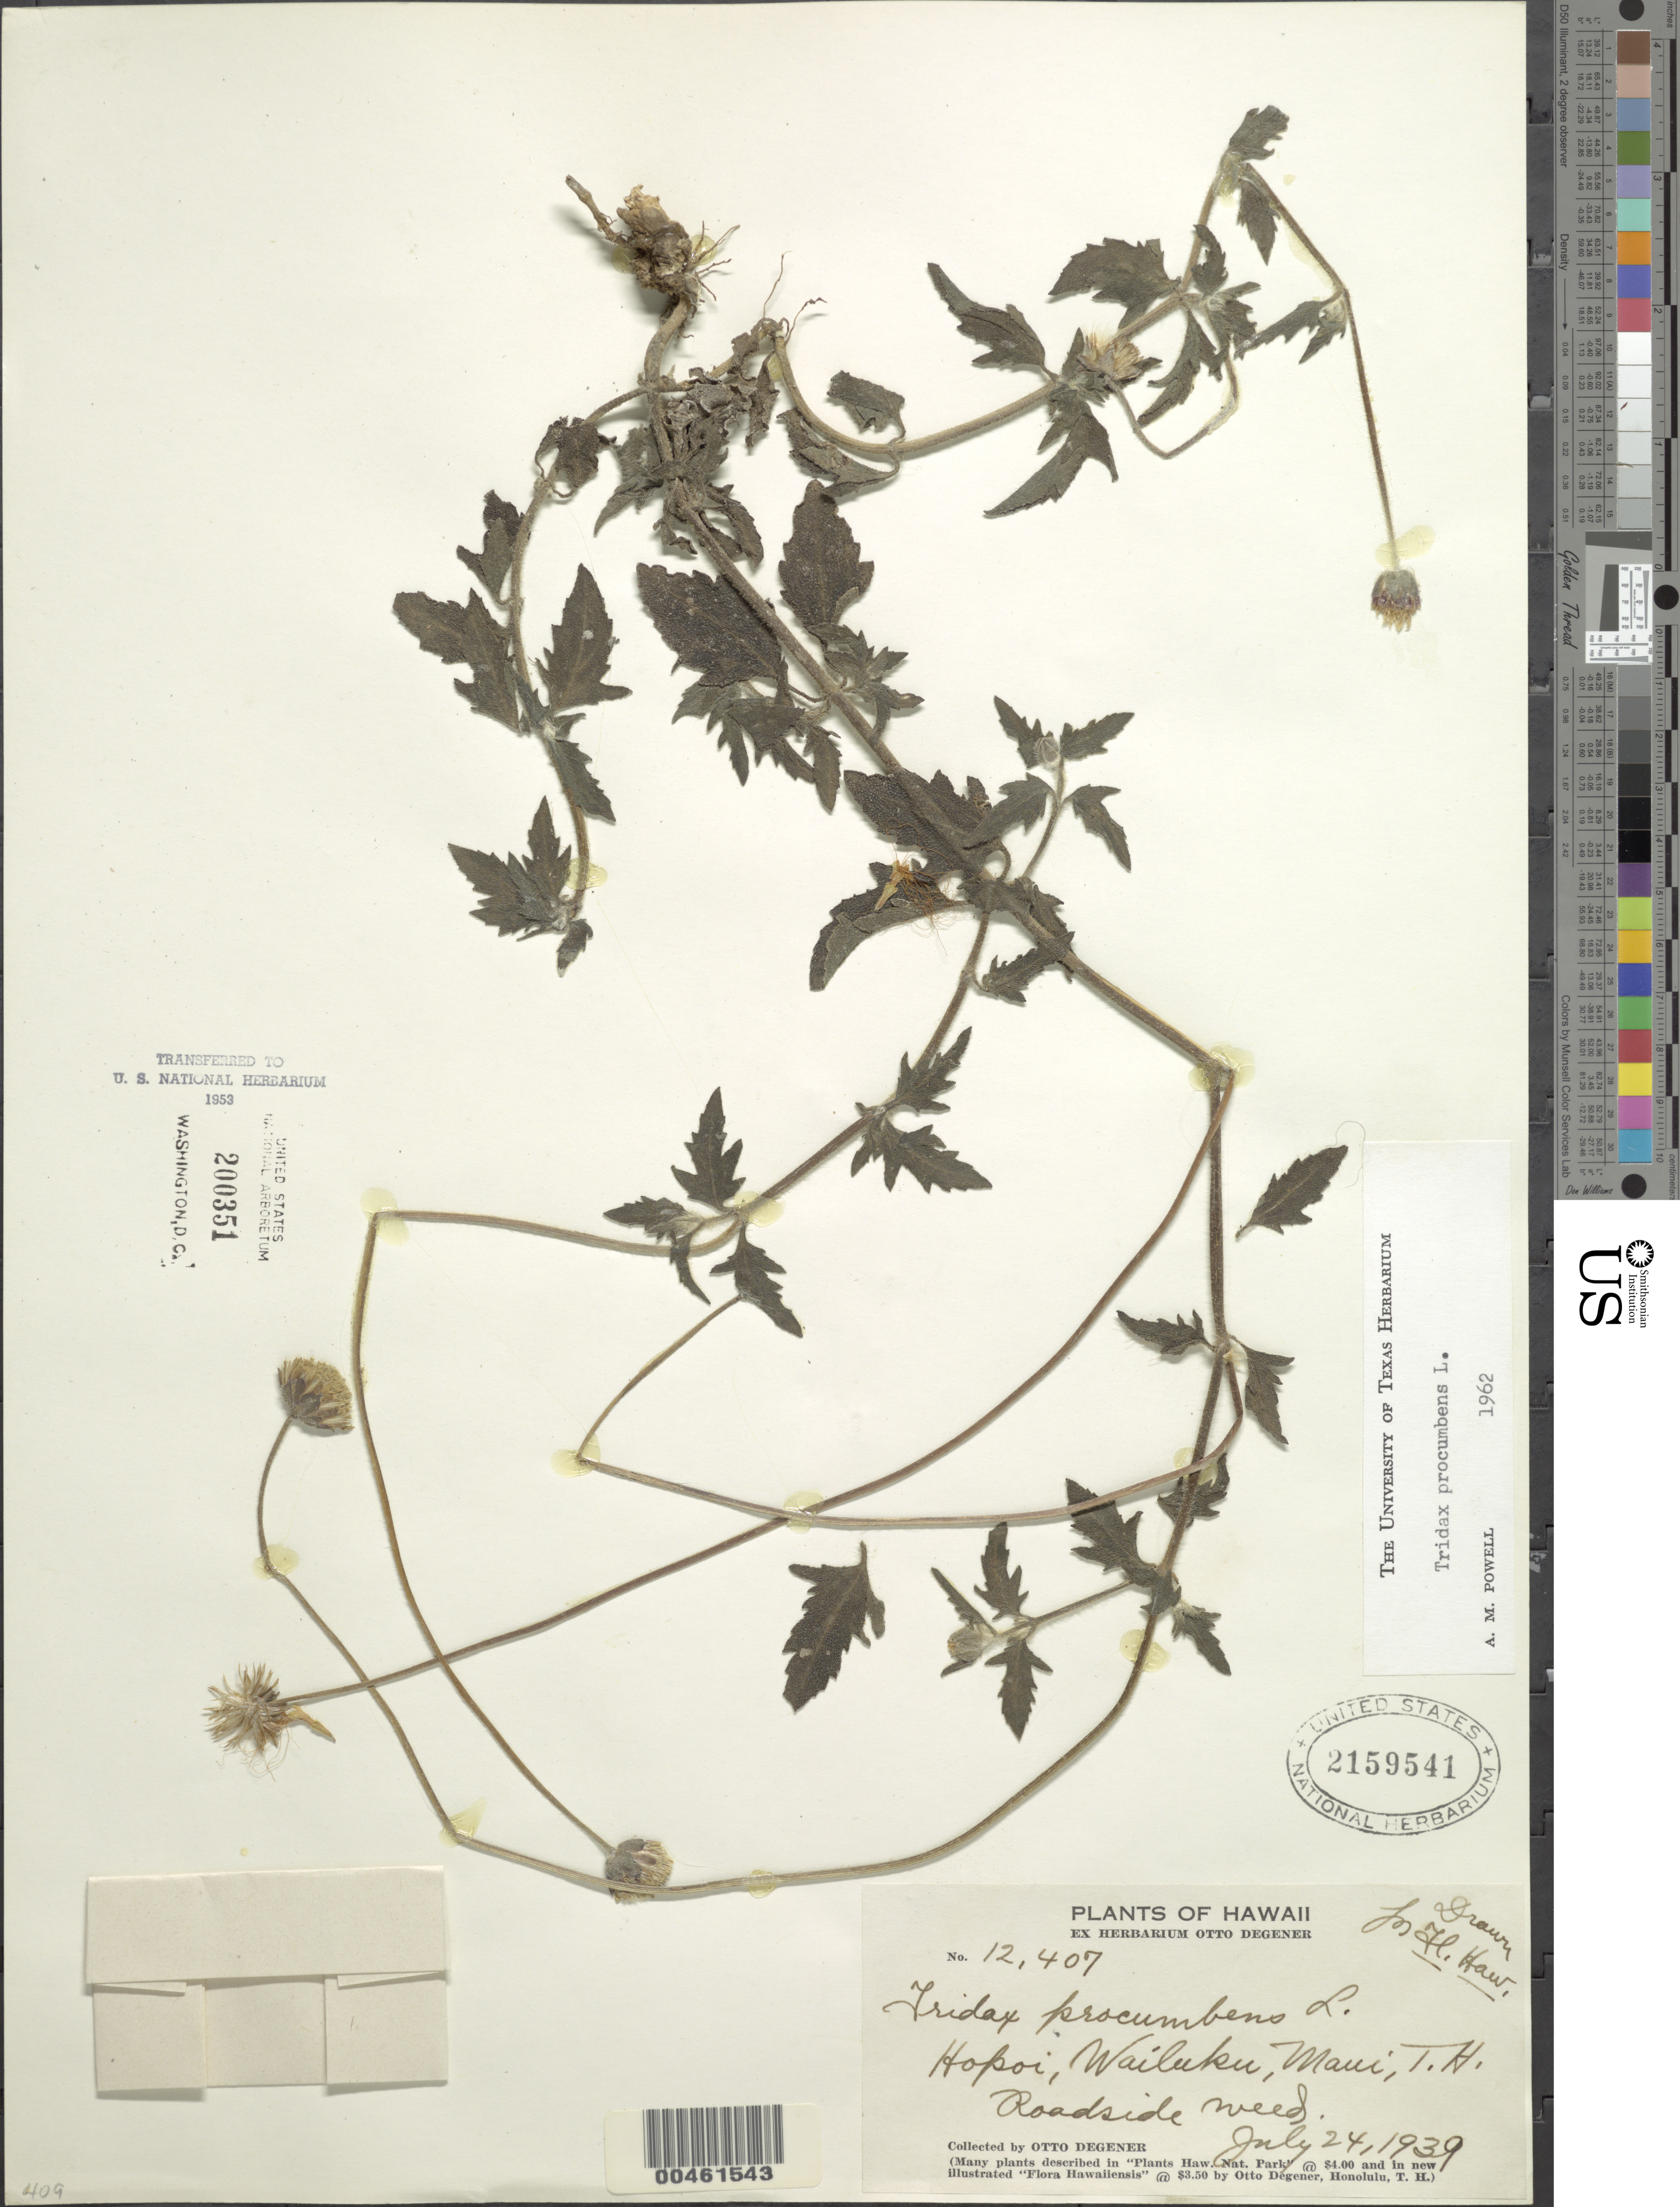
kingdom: Plantae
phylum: Tracheophyta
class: Magnoliopsida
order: Asterales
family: Asteraceae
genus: Tridax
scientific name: Tridax procumbens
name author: L.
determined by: Powell, A. M.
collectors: O. Degener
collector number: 12407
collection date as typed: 24 Jul 1939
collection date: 1939-07-24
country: United States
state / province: Hawaii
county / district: Maui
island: Maui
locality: Hopoi, Wailuku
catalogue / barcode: US 2159541